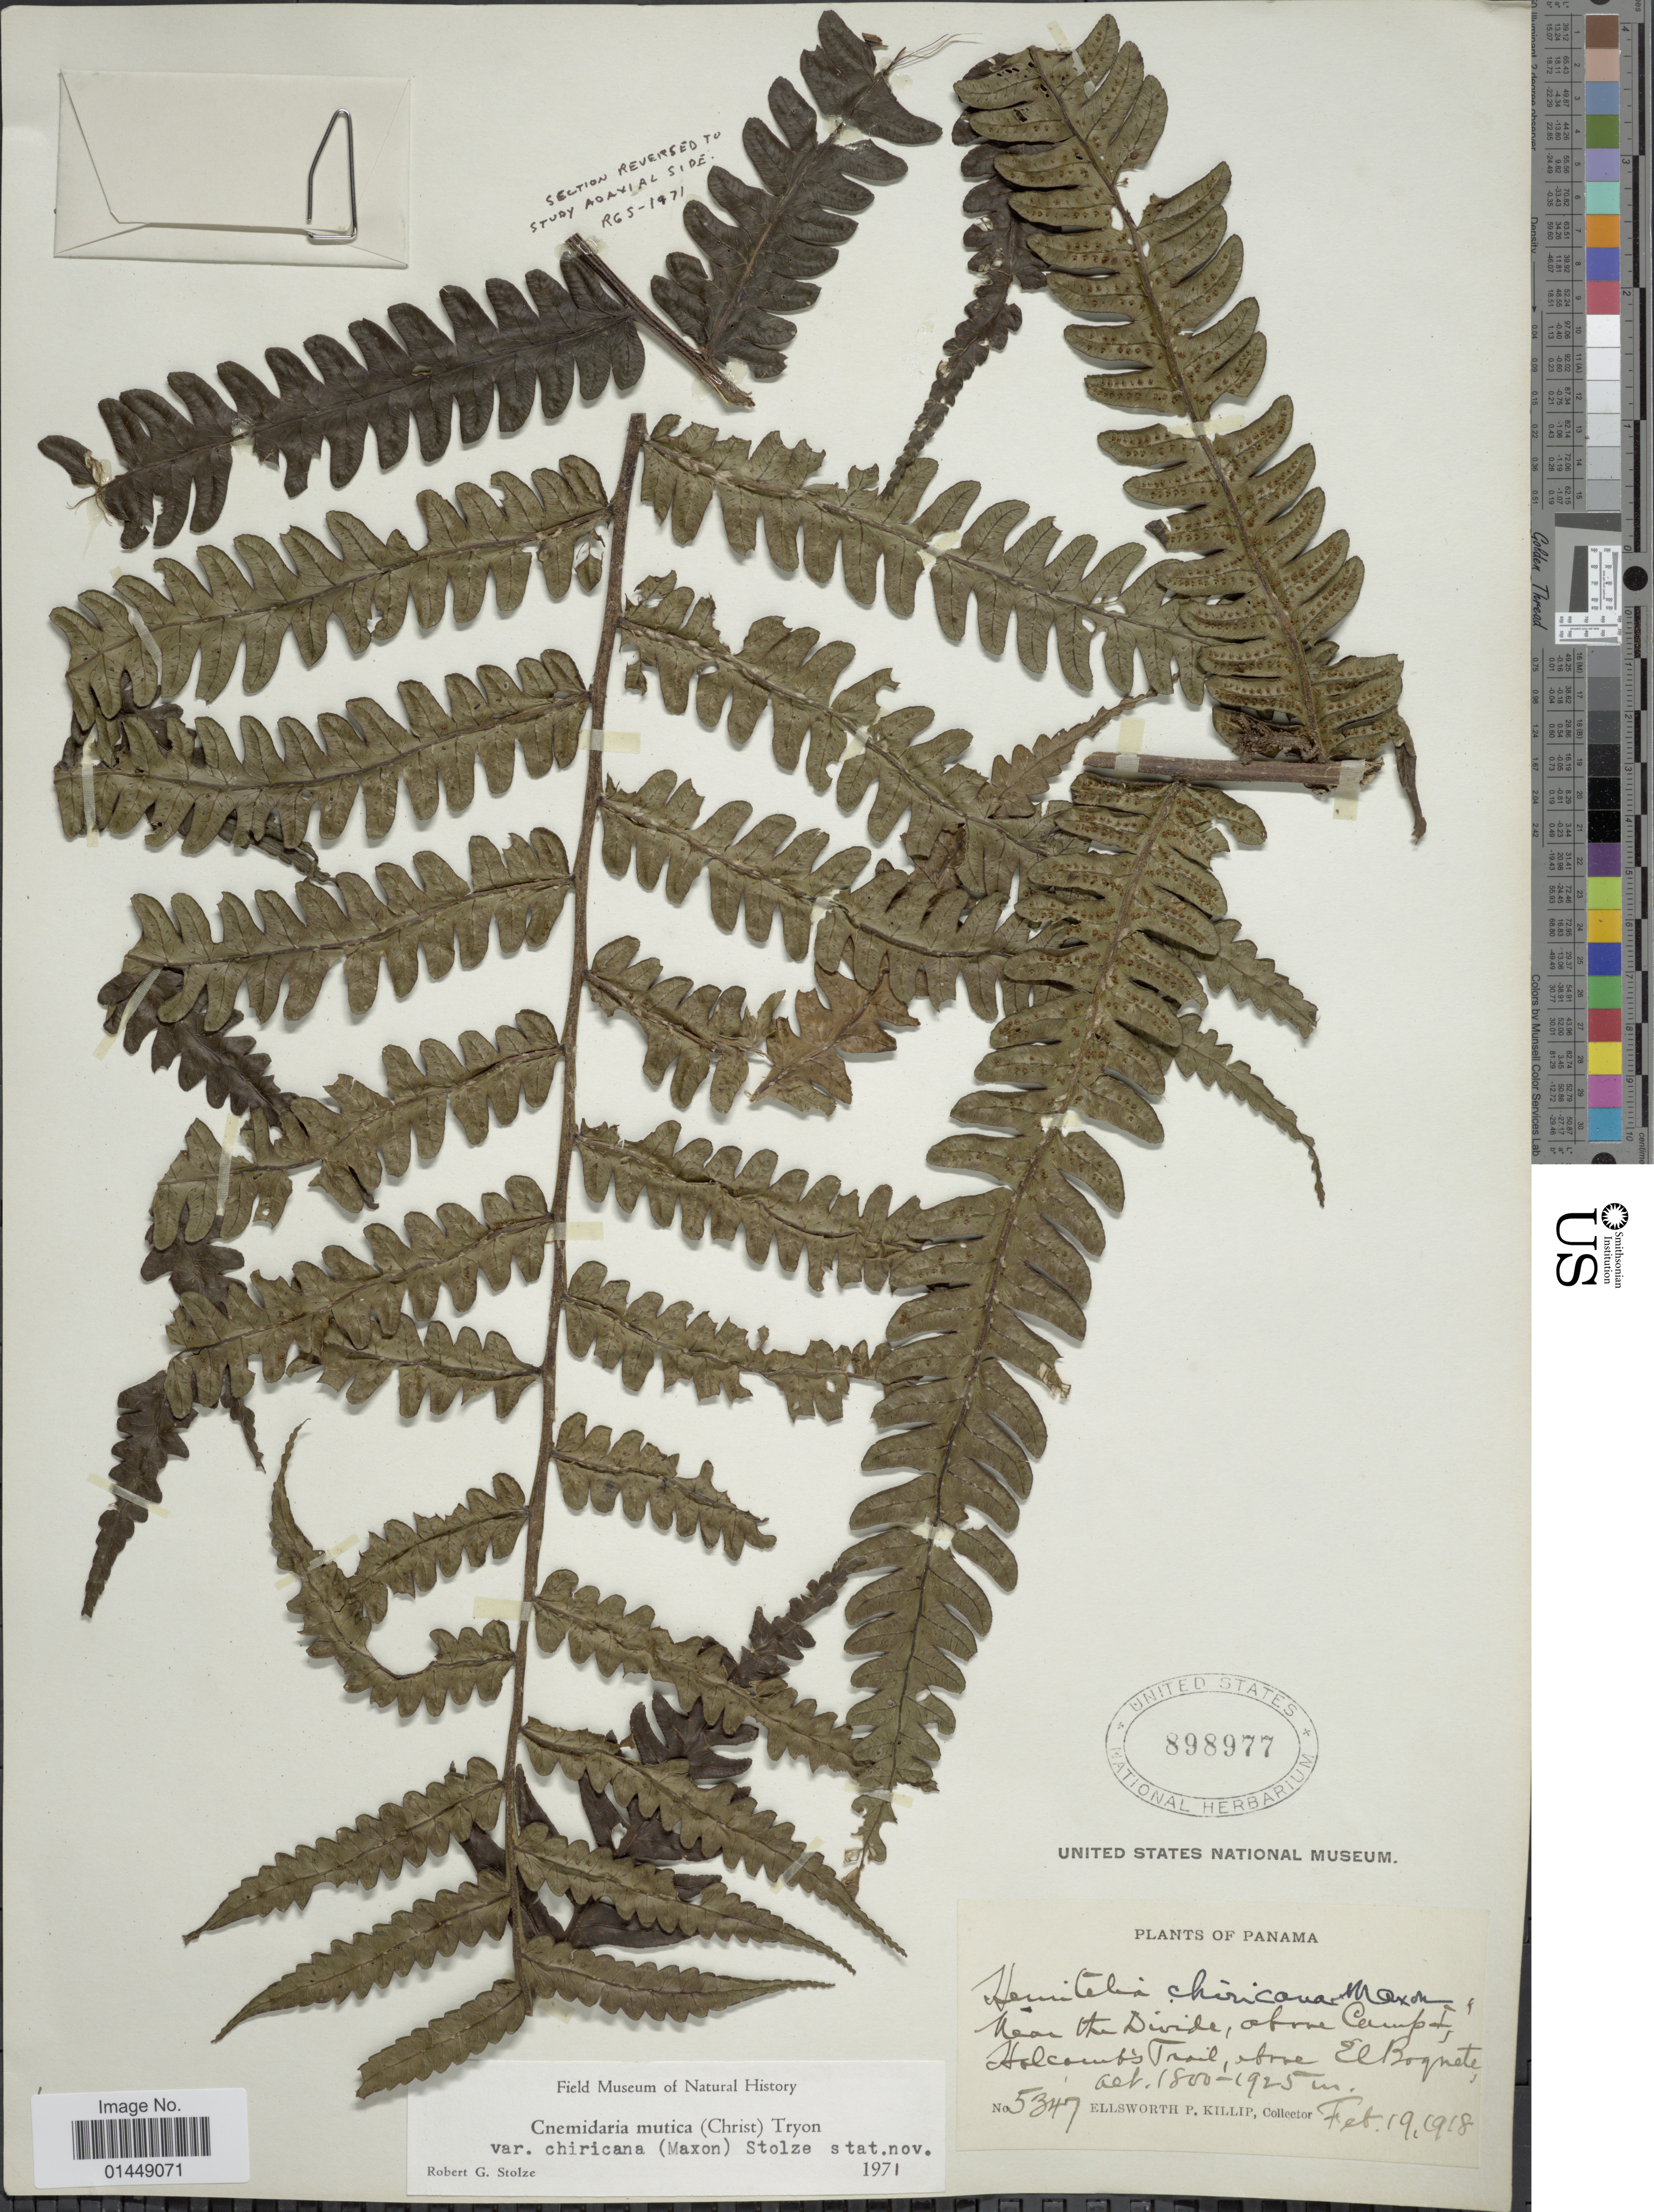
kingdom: Plantae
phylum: Tracheophyta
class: Polypodiopsida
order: Cyatheales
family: Cyatheaceae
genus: Cyathea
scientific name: Cyathea mutica var. chiricana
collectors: E. P. Killip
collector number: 5347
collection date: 1918-02-19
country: Panama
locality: Near the Divide, above Camp I, Holcomb's Trail, above El Boquete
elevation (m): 1800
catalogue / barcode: US 898977